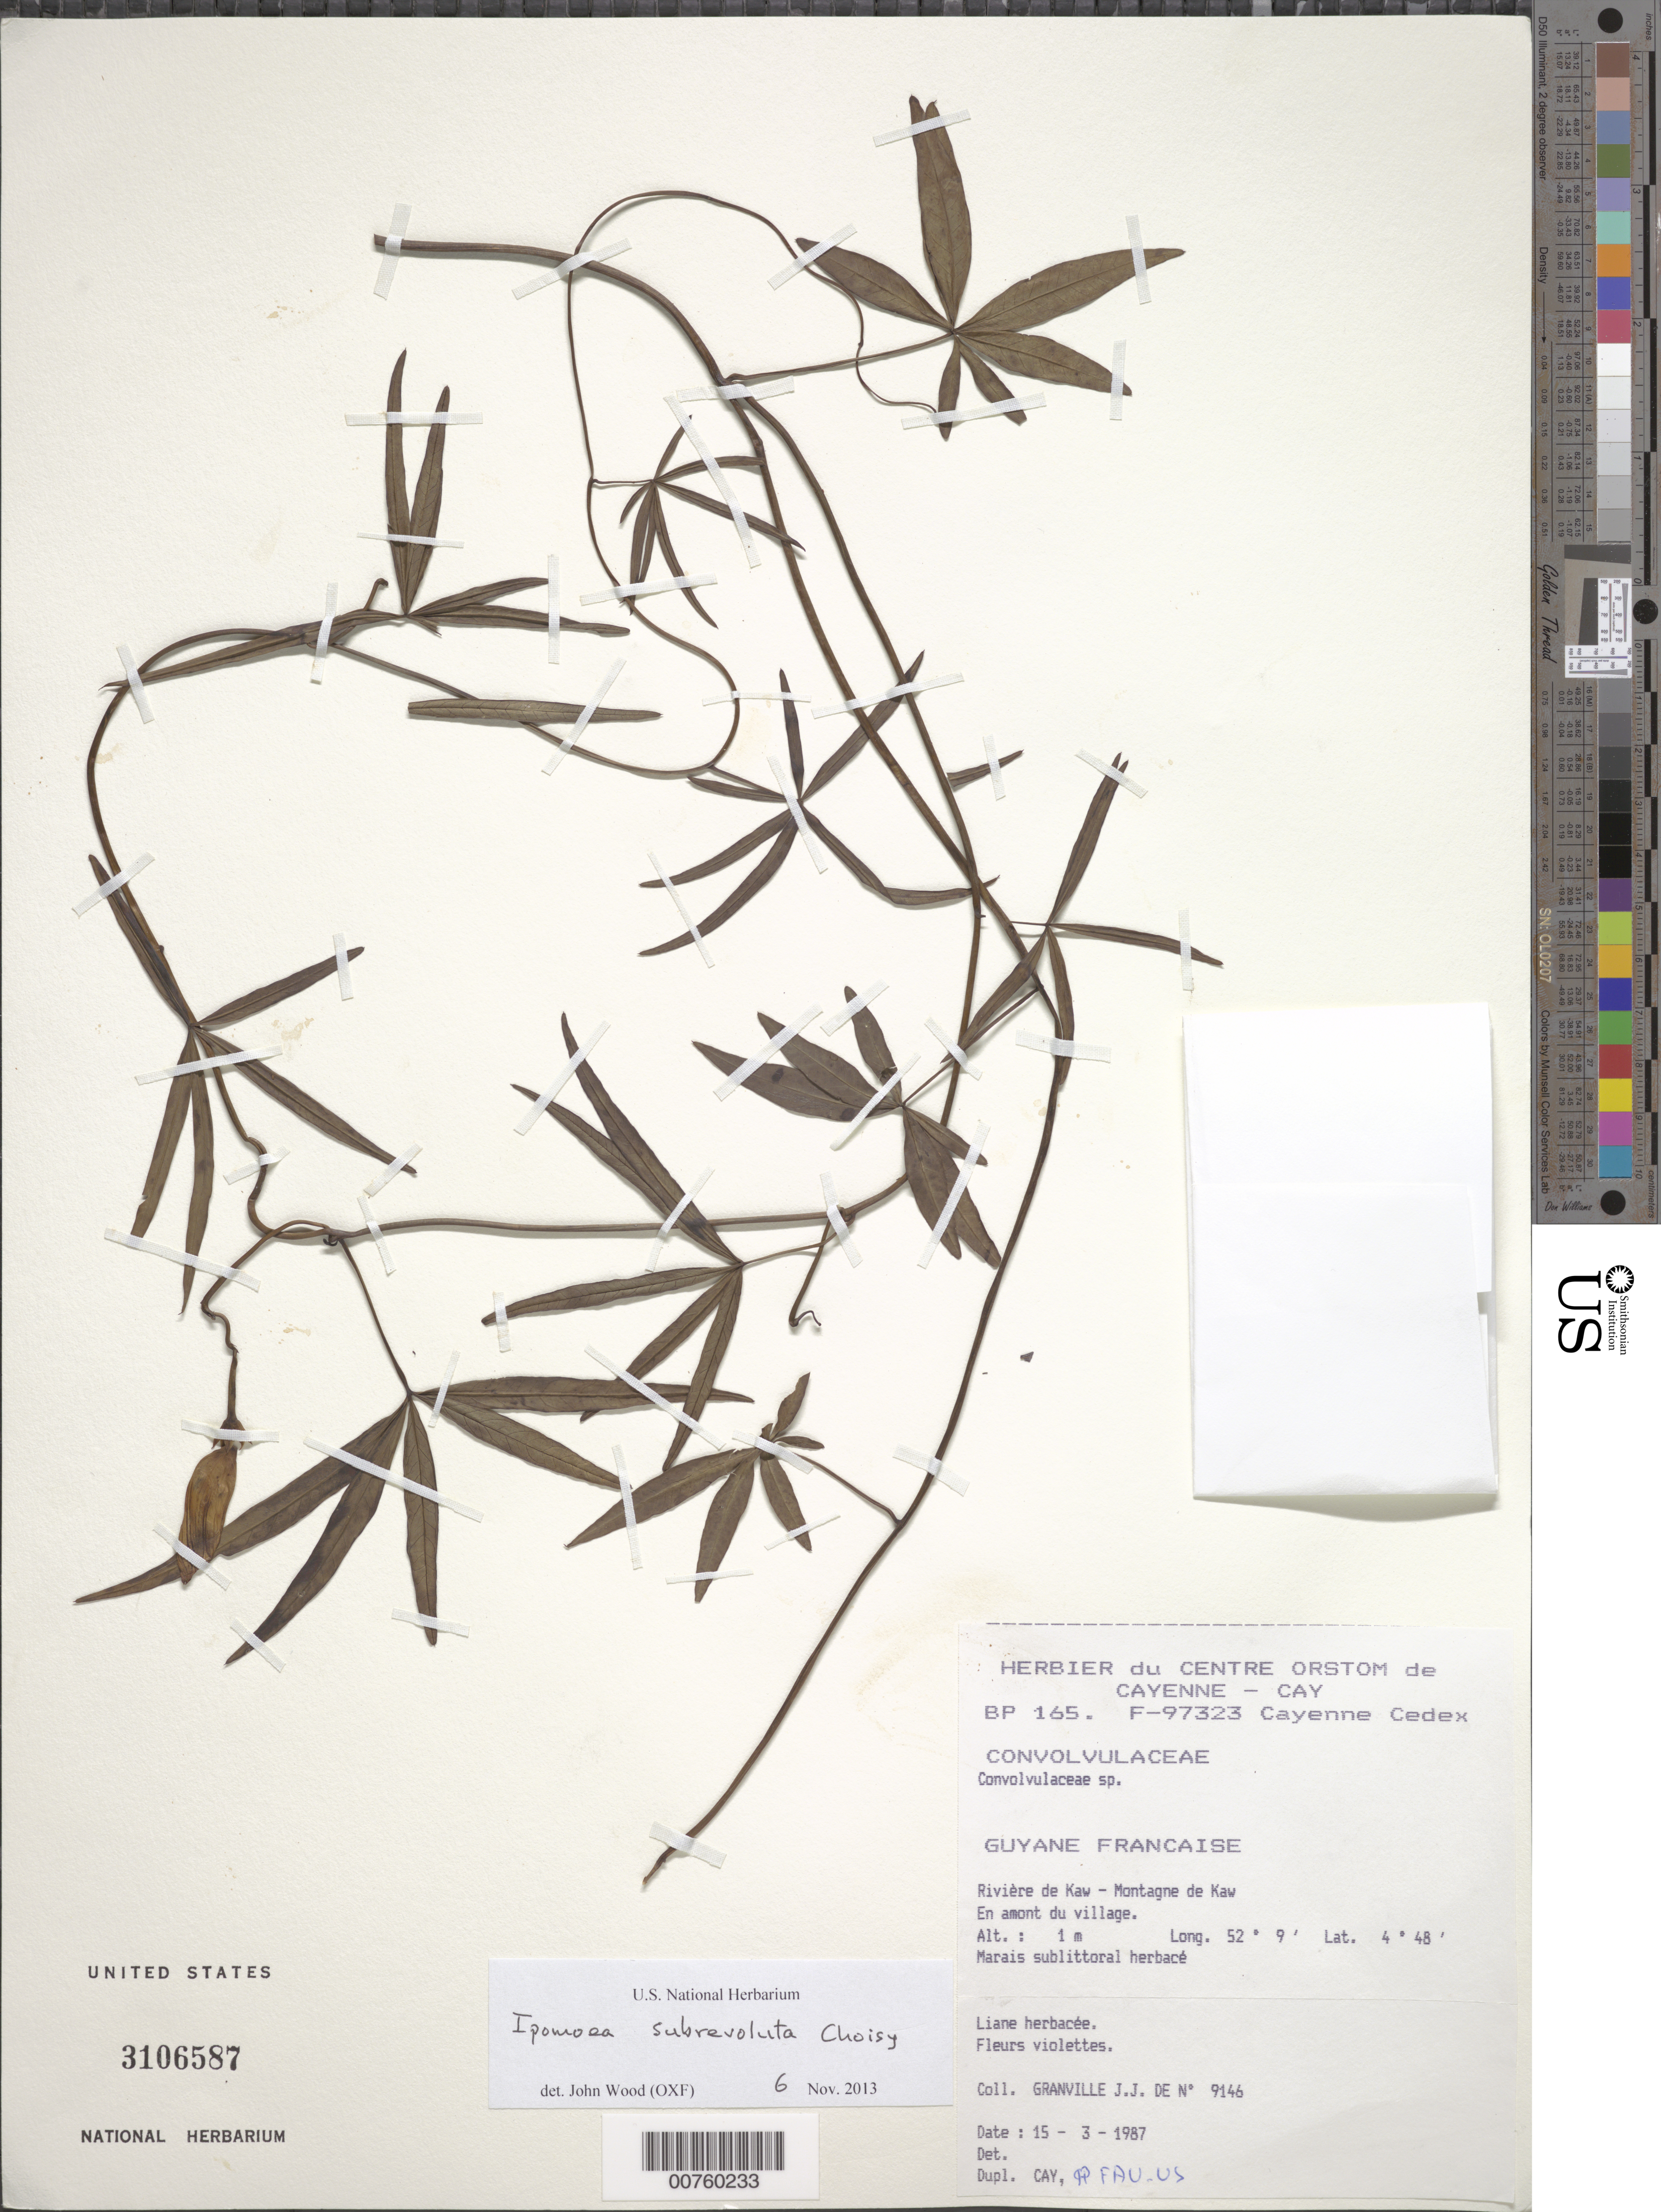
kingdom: Plantae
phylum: Tracheophyta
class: Magnoliopsida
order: Solanales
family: Convolvulaceae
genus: Ipomoea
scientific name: Ipomoea subrevoluta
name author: Choisy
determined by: Wood, J.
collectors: J.-J. de Granville et al.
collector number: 9146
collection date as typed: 15-Mar-87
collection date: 1987-03-15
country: French Guiana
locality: Rivière de Kaw, Montagne de Kaw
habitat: Marais sublittoral herbace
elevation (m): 1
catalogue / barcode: US 3106587